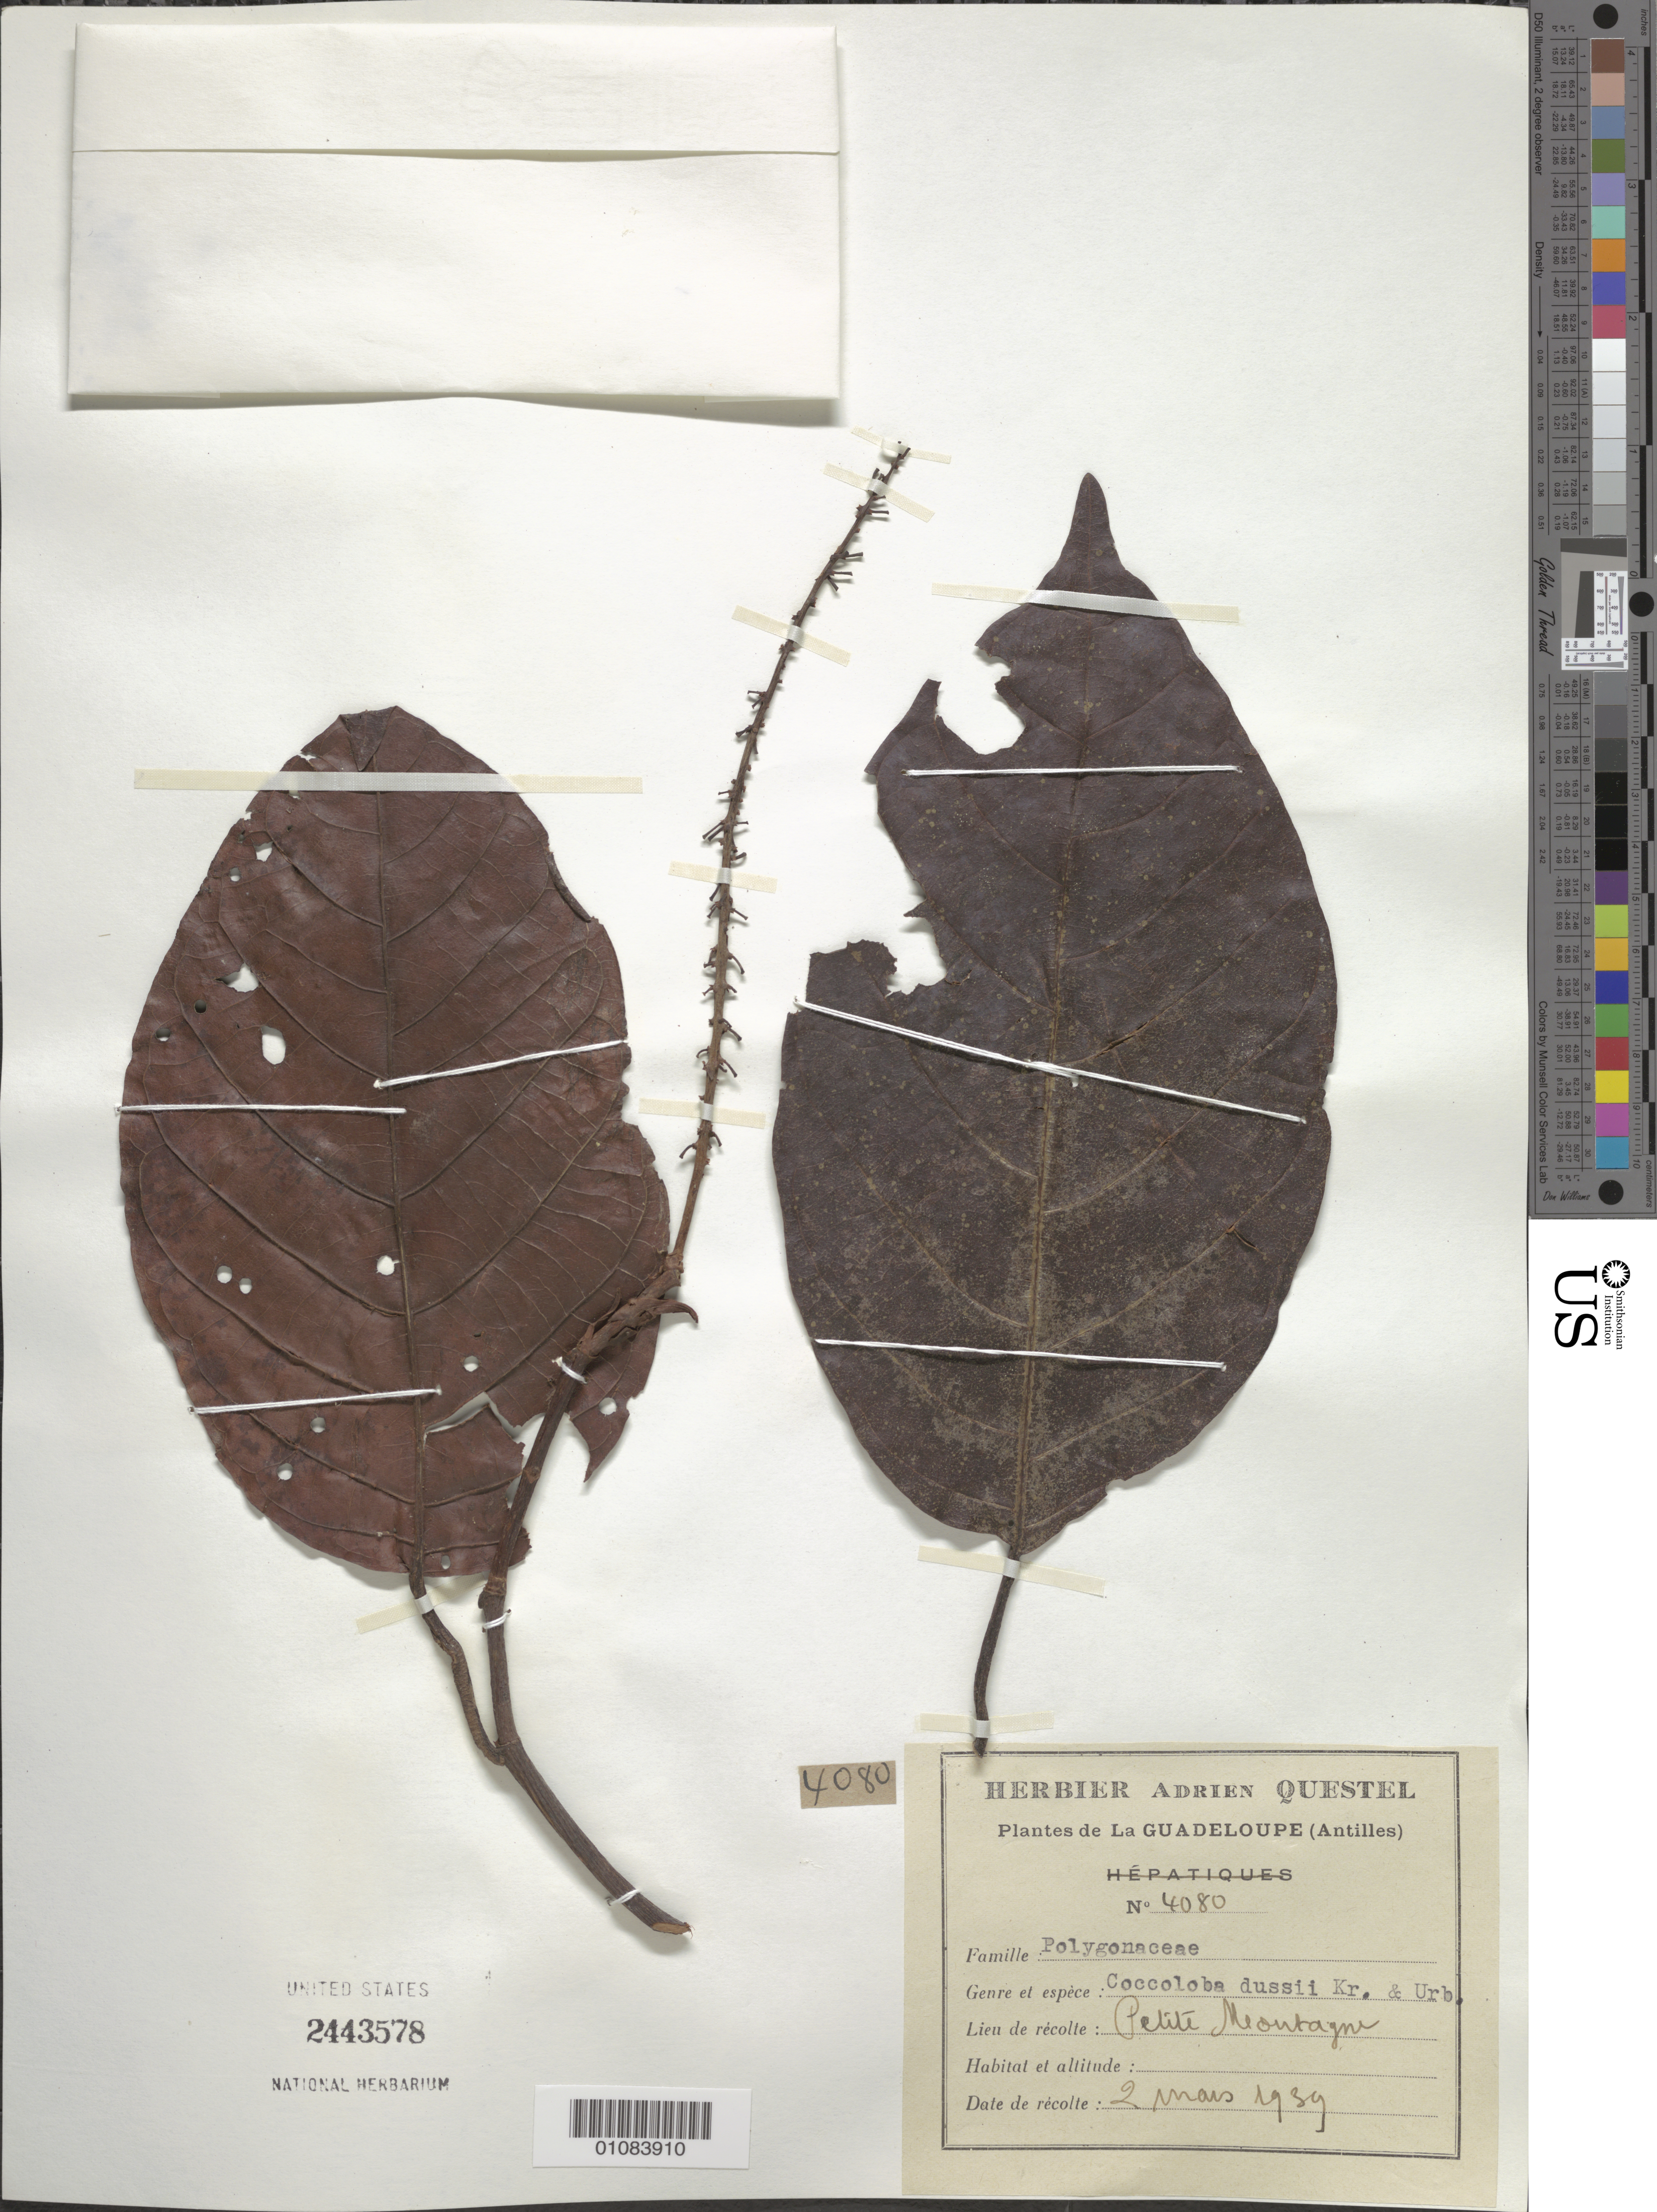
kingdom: Plantae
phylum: Tracheophyta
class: Magnoliopsida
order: Caryophyllales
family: Polygonaceae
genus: Coccoloba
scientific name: Coccoloba dussii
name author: Lindau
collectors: A. Questel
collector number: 4080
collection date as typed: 02 Mar 1939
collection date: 1939-03-02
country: Guadeloupe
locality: Petite Montagne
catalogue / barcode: US 2443578